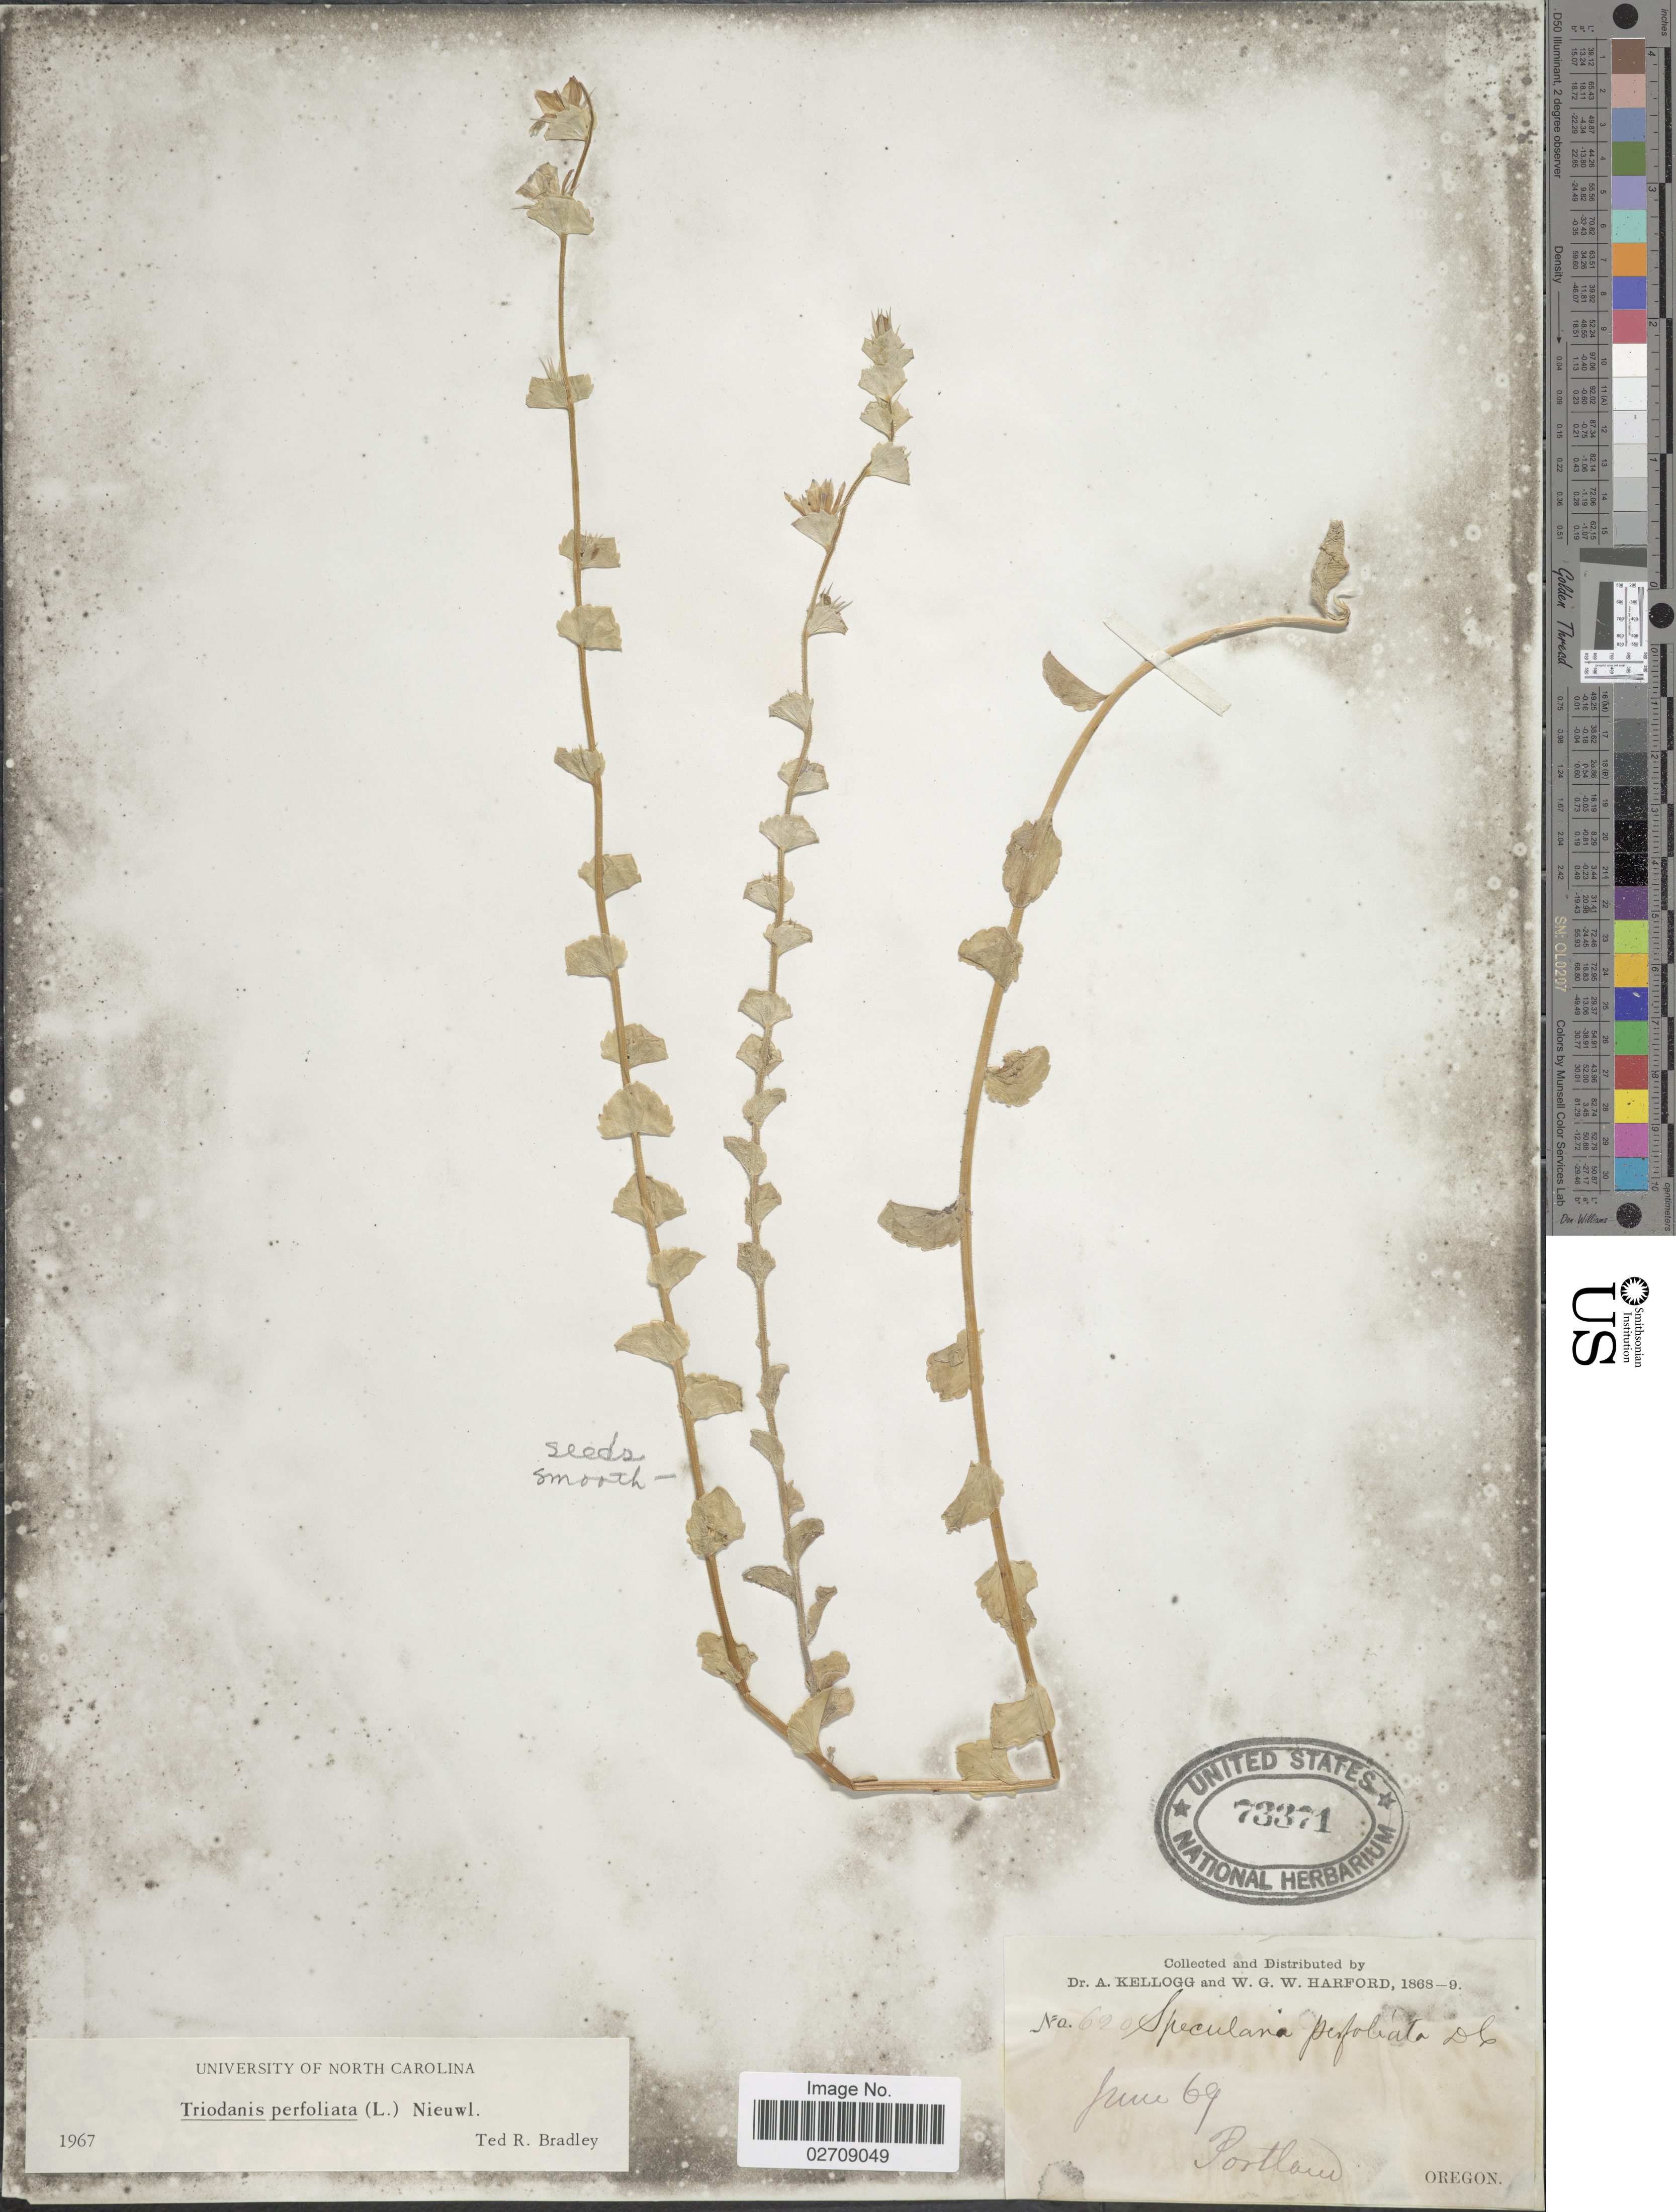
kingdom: Plantae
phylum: Tracheophyta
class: Magnoliopsida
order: Asterales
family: Campanulaceae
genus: Triodanis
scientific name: Triodanis perfoliata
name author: (L.) Nieuwl.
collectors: A. Kellogg & W. G. W. Harford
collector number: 620*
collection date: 1869-06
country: United States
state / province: Oregon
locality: Portland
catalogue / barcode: US 73371